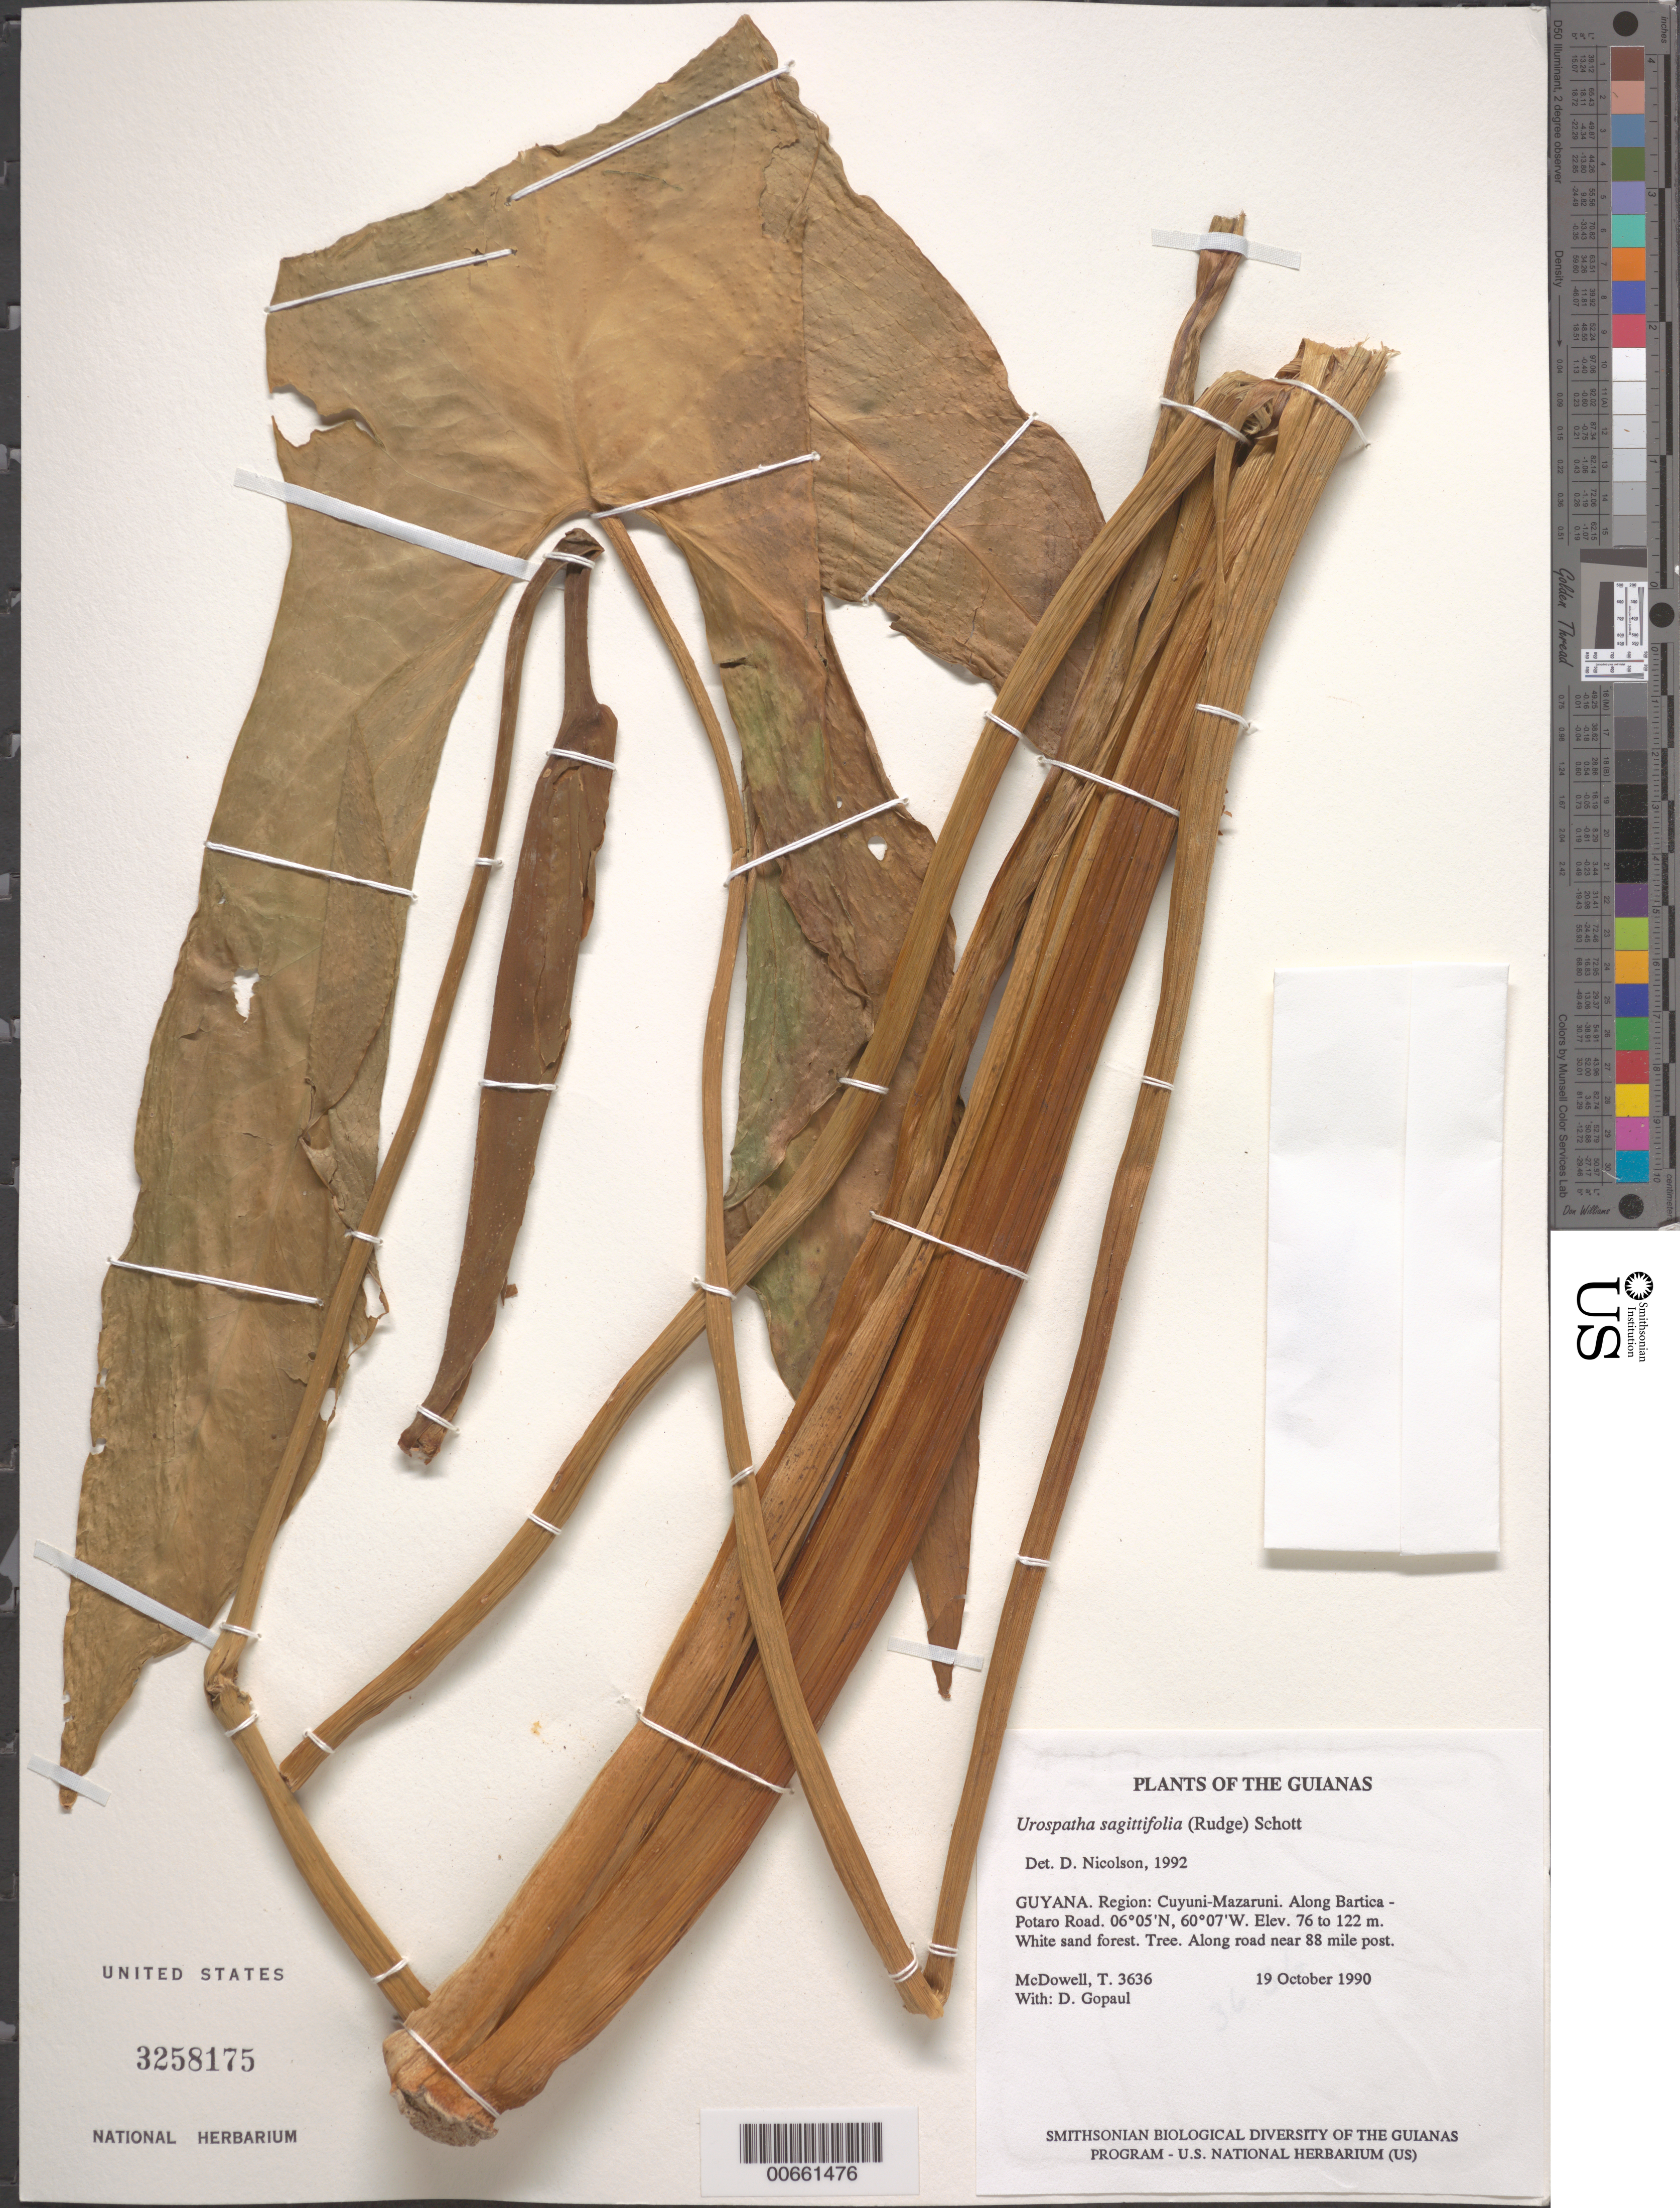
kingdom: Plantae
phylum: Tracheophyta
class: Liliopsida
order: Alismatales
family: Araceae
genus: Urospatha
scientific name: Urospatha sagittifolia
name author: (Rudge) Schott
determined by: Nicolson, Dan H.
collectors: T. McDowell & D. Gopaul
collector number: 3636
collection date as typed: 19 October 1990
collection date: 1990-10-19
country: Guyana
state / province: Cuyuni-Mazaruni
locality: Along Bartica - Potaro Road, near mile post 88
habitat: White sand forest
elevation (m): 122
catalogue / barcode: US 3258175